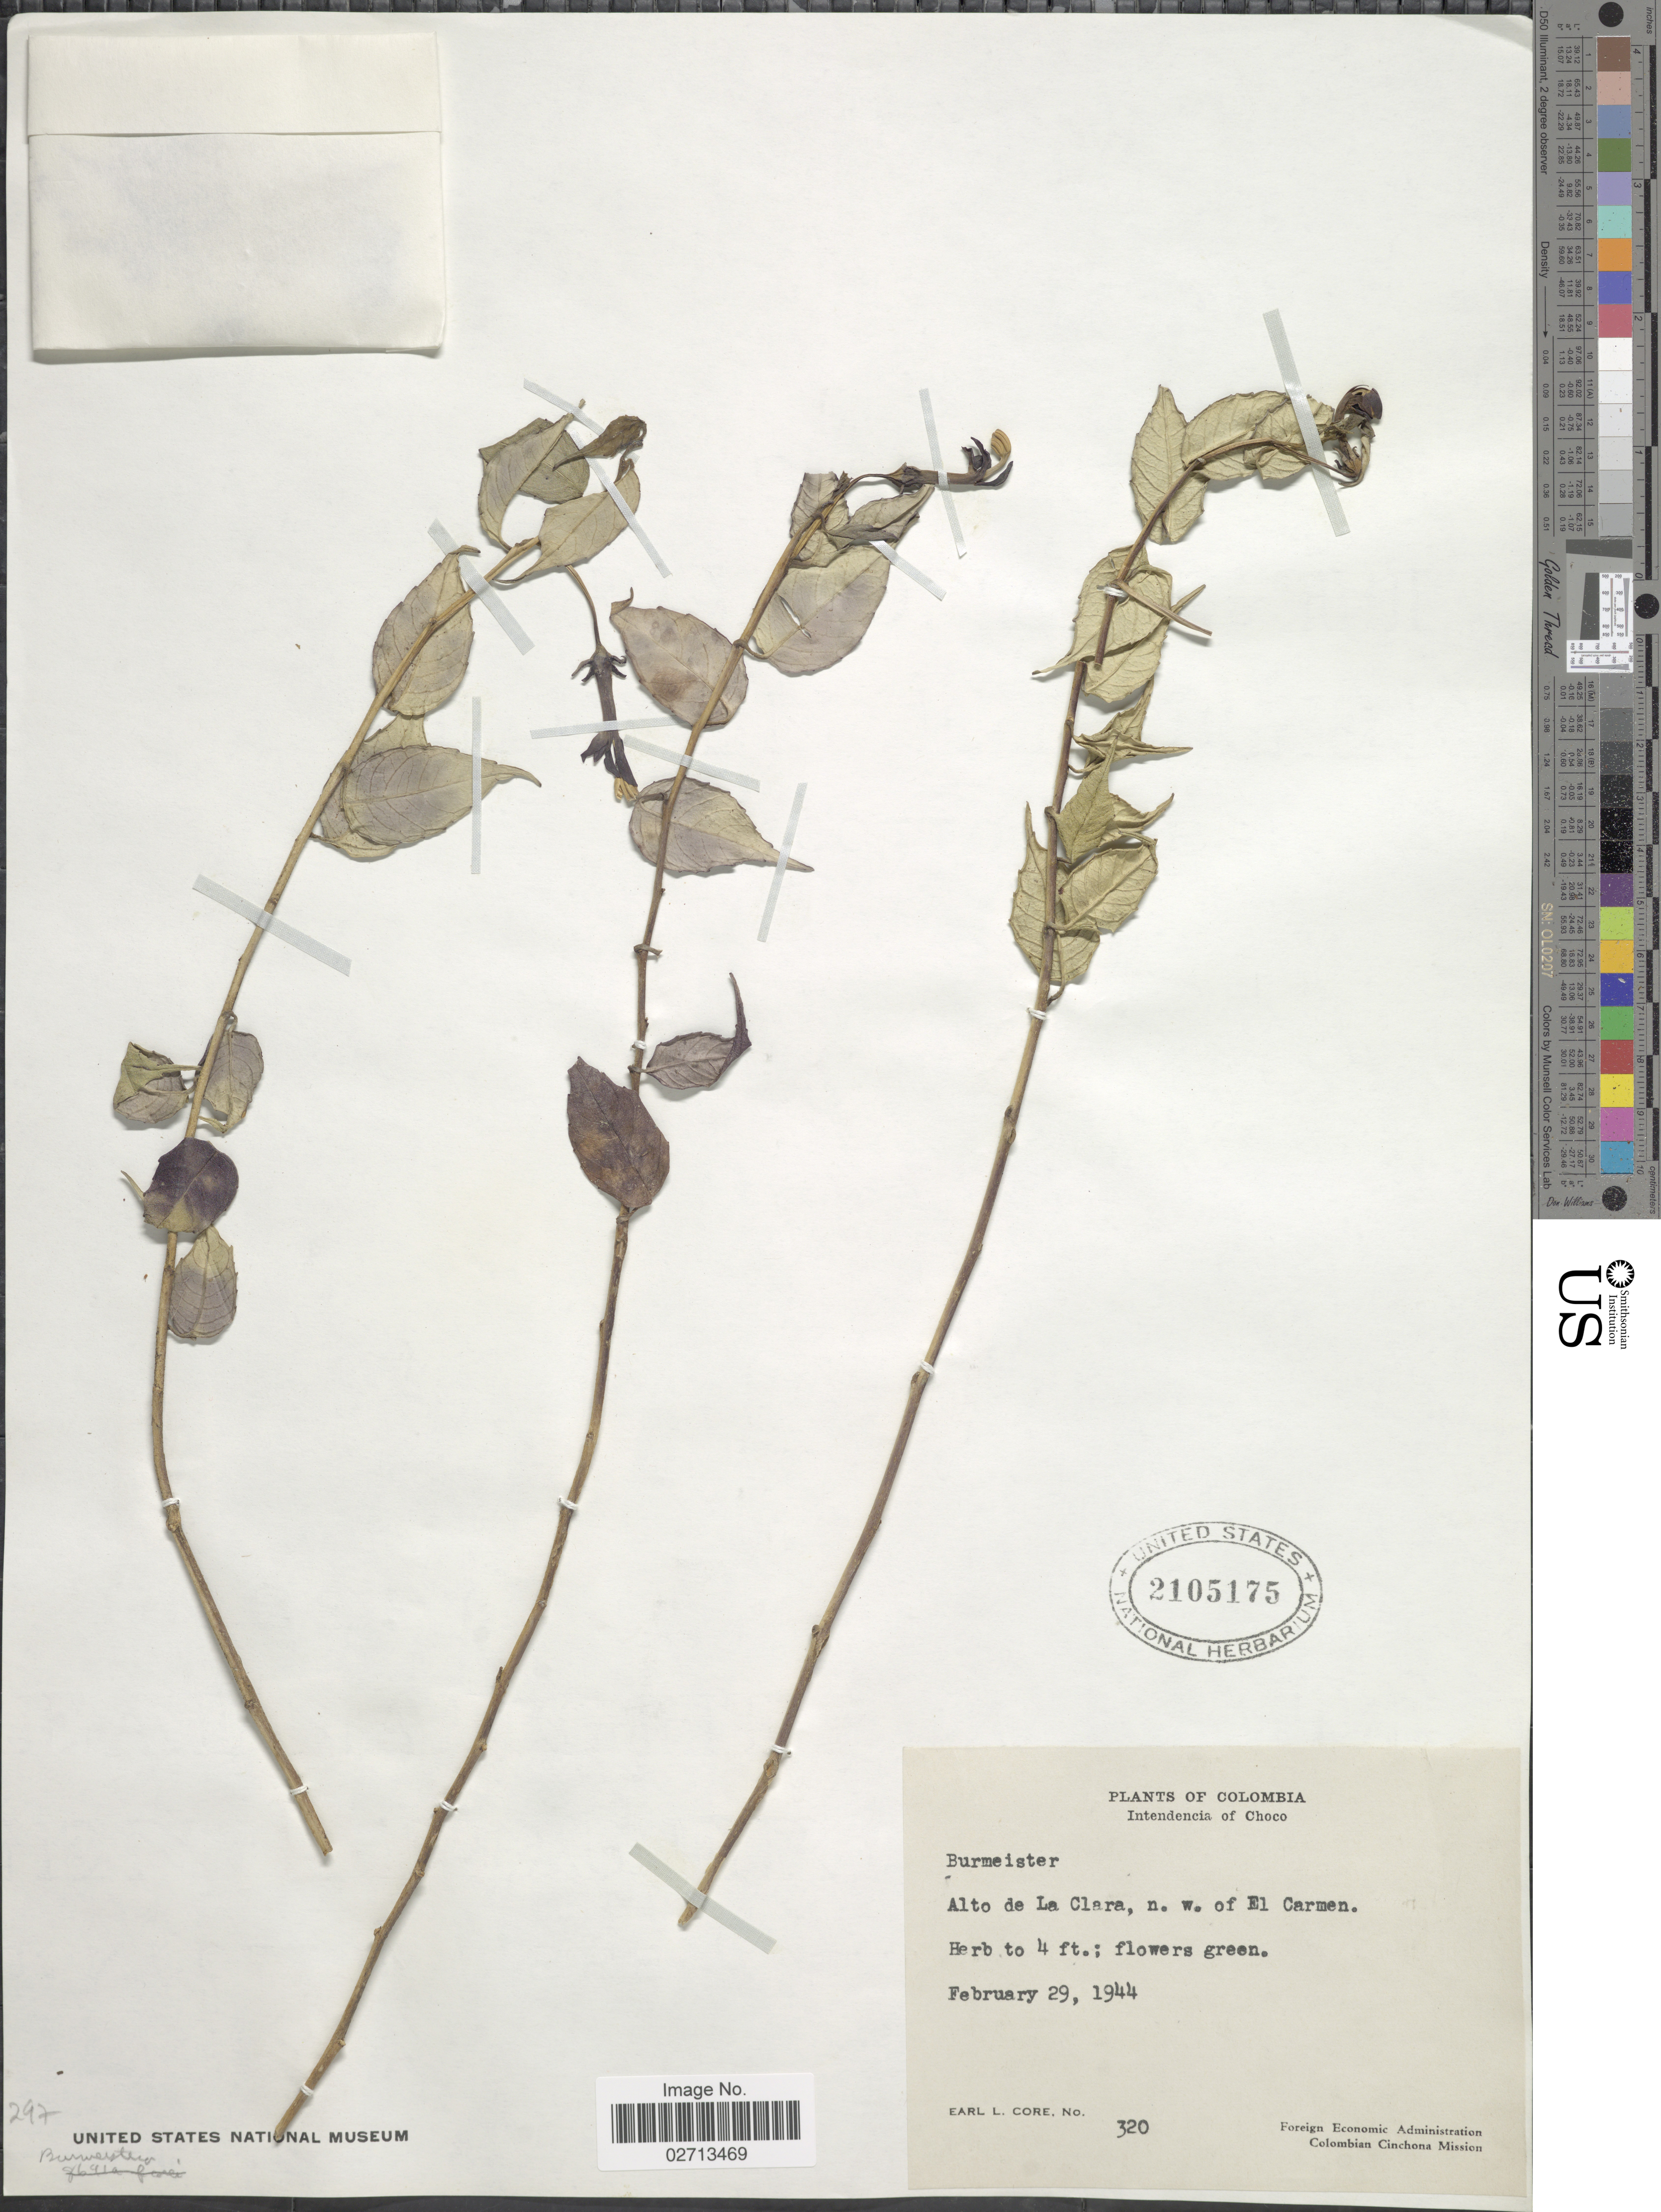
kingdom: Plantae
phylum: Tracheophyta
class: Magnoliopsida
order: Asterales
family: Campanulaceae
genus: Burmeistera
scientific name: Burmeistera sp.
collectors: E. L. Core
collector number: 320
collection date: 1944-02-29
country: Colombia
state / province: Chocó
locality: Intendencia of Choco. Alto de La Clara, n.w. of El Carmen.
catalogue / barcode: US 2105175